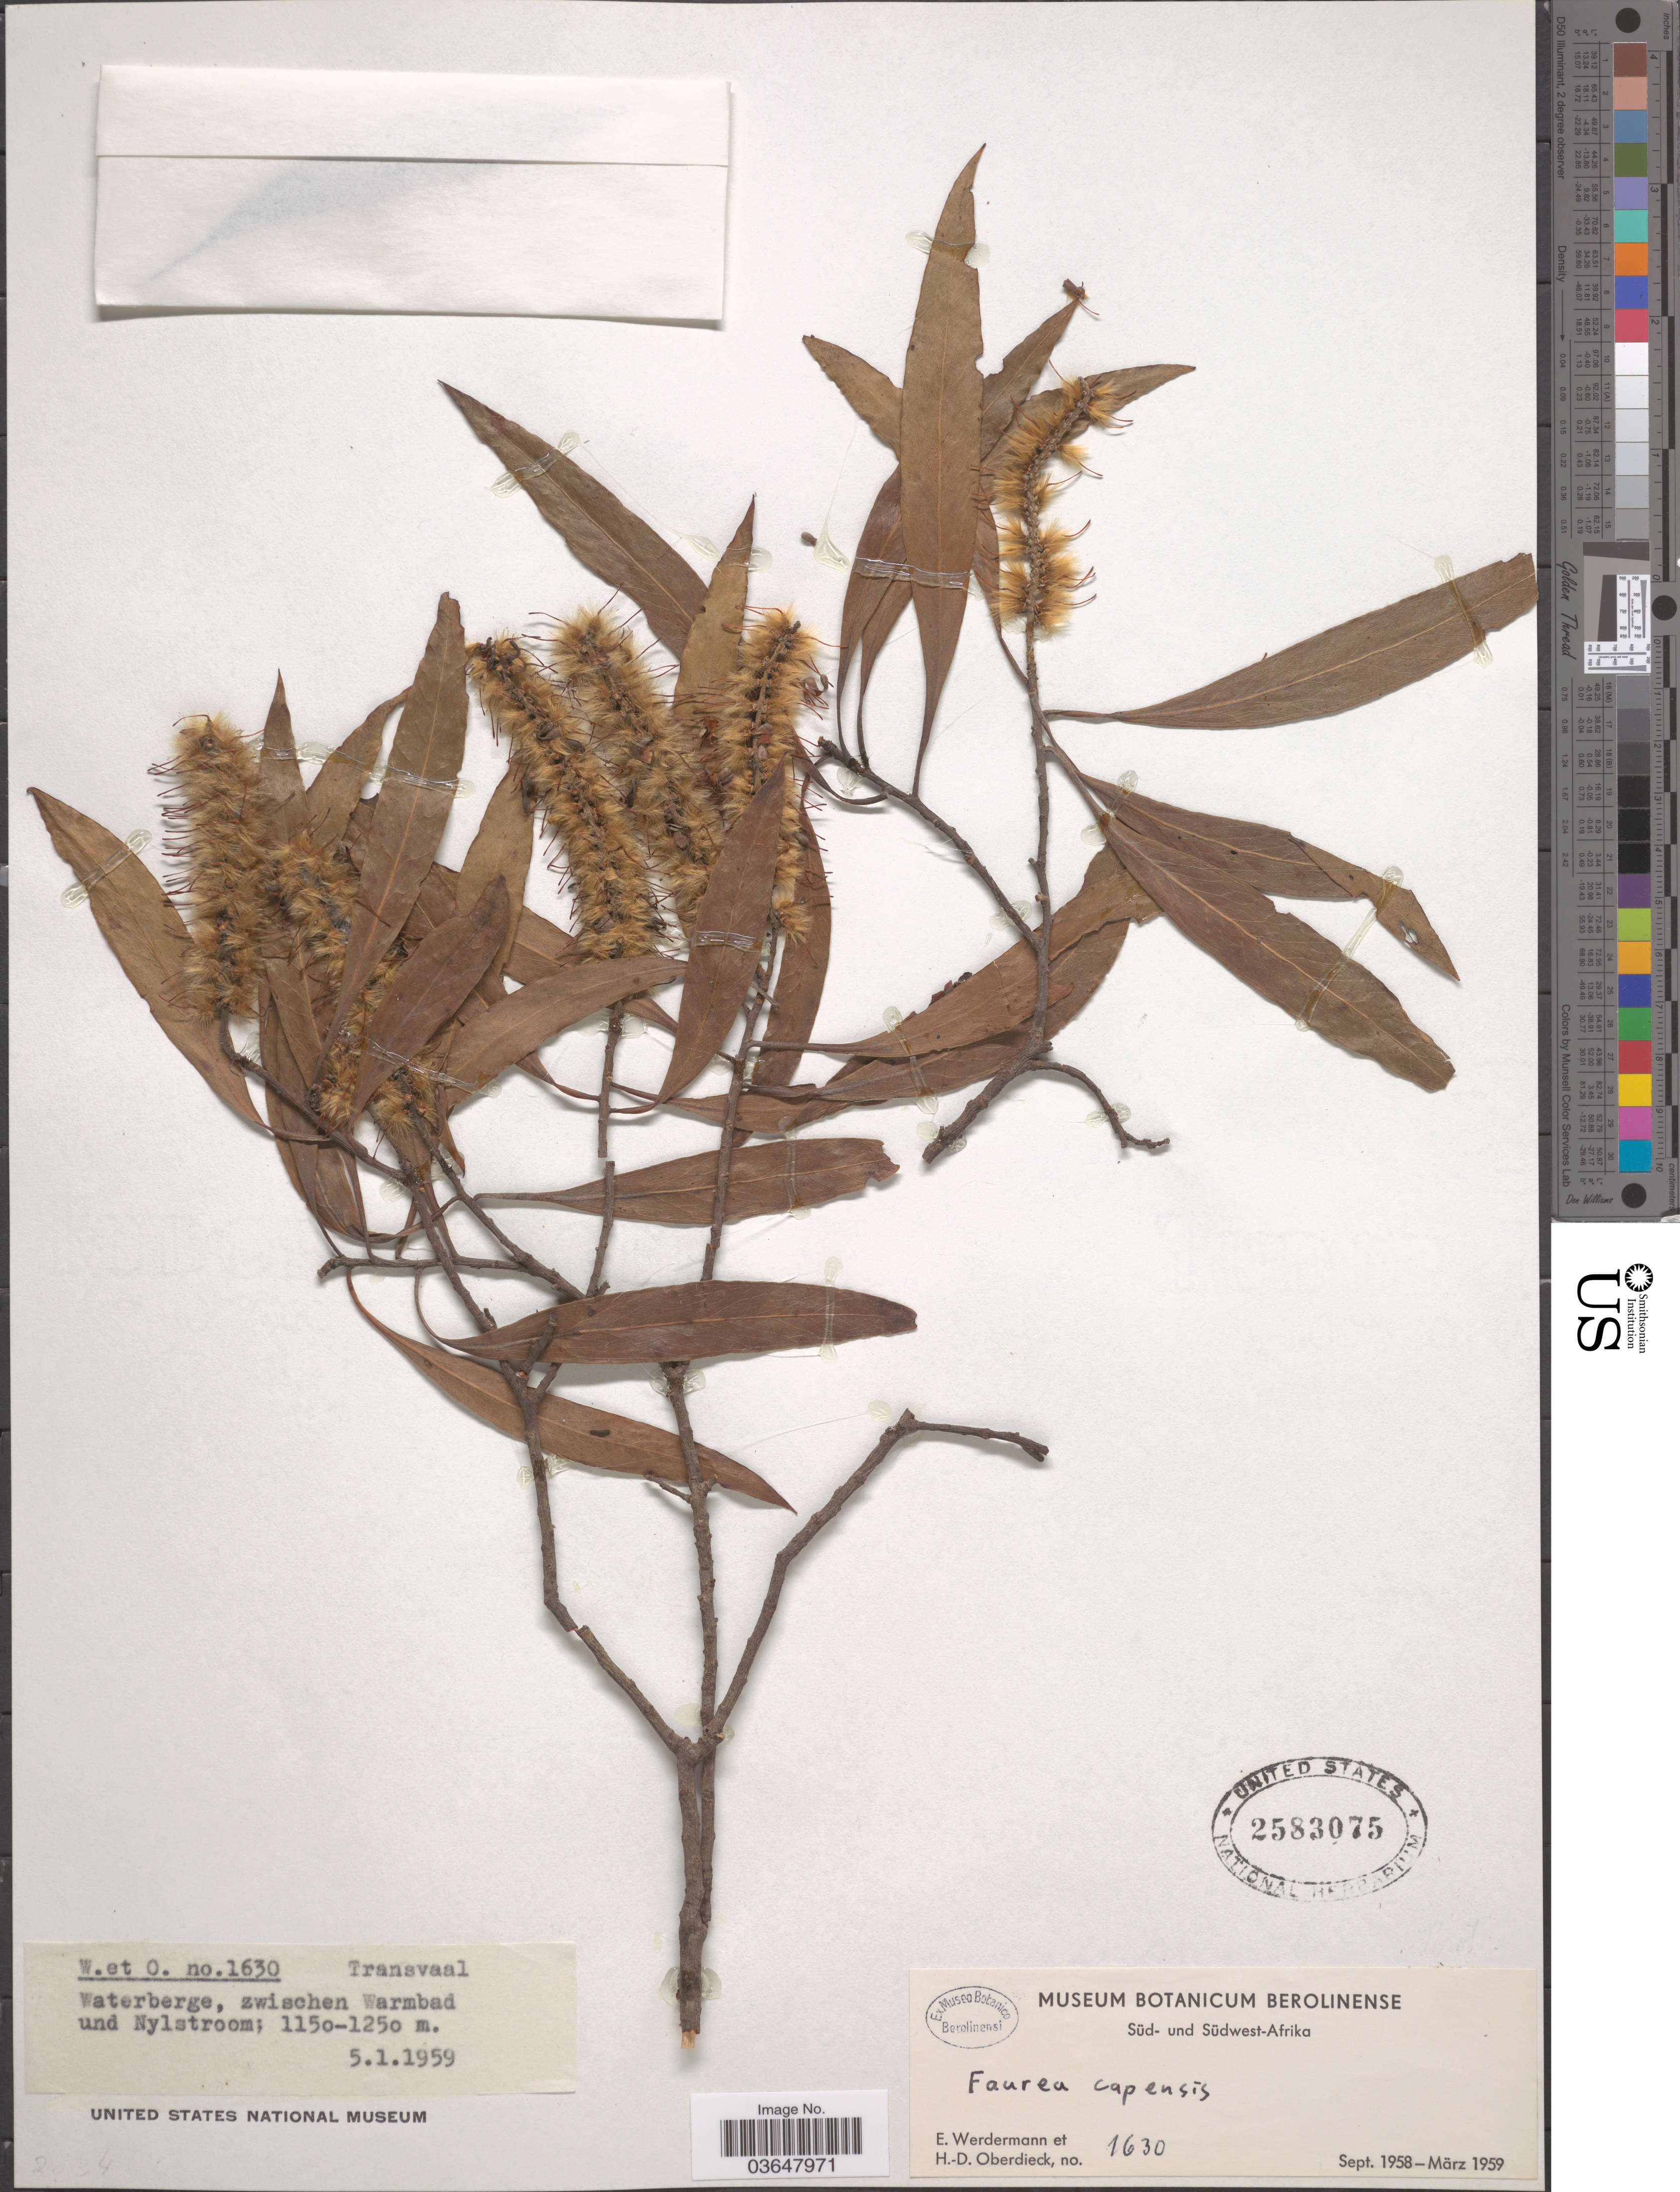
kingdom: Plantae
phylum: Tracheophyta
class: Magnoliopsida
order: Proteales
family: Proteaceae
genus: Faurea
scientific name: Faurea saligna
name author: Harv.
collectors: E. Werdermann & H. Oberdieck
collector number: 1630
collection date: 1959-01-05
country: South Africa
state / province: Limpopo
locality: Transvaal. Waterberge, zwischen Warmbad und Nylstroom.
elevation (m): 1150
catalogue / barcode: US 2583075